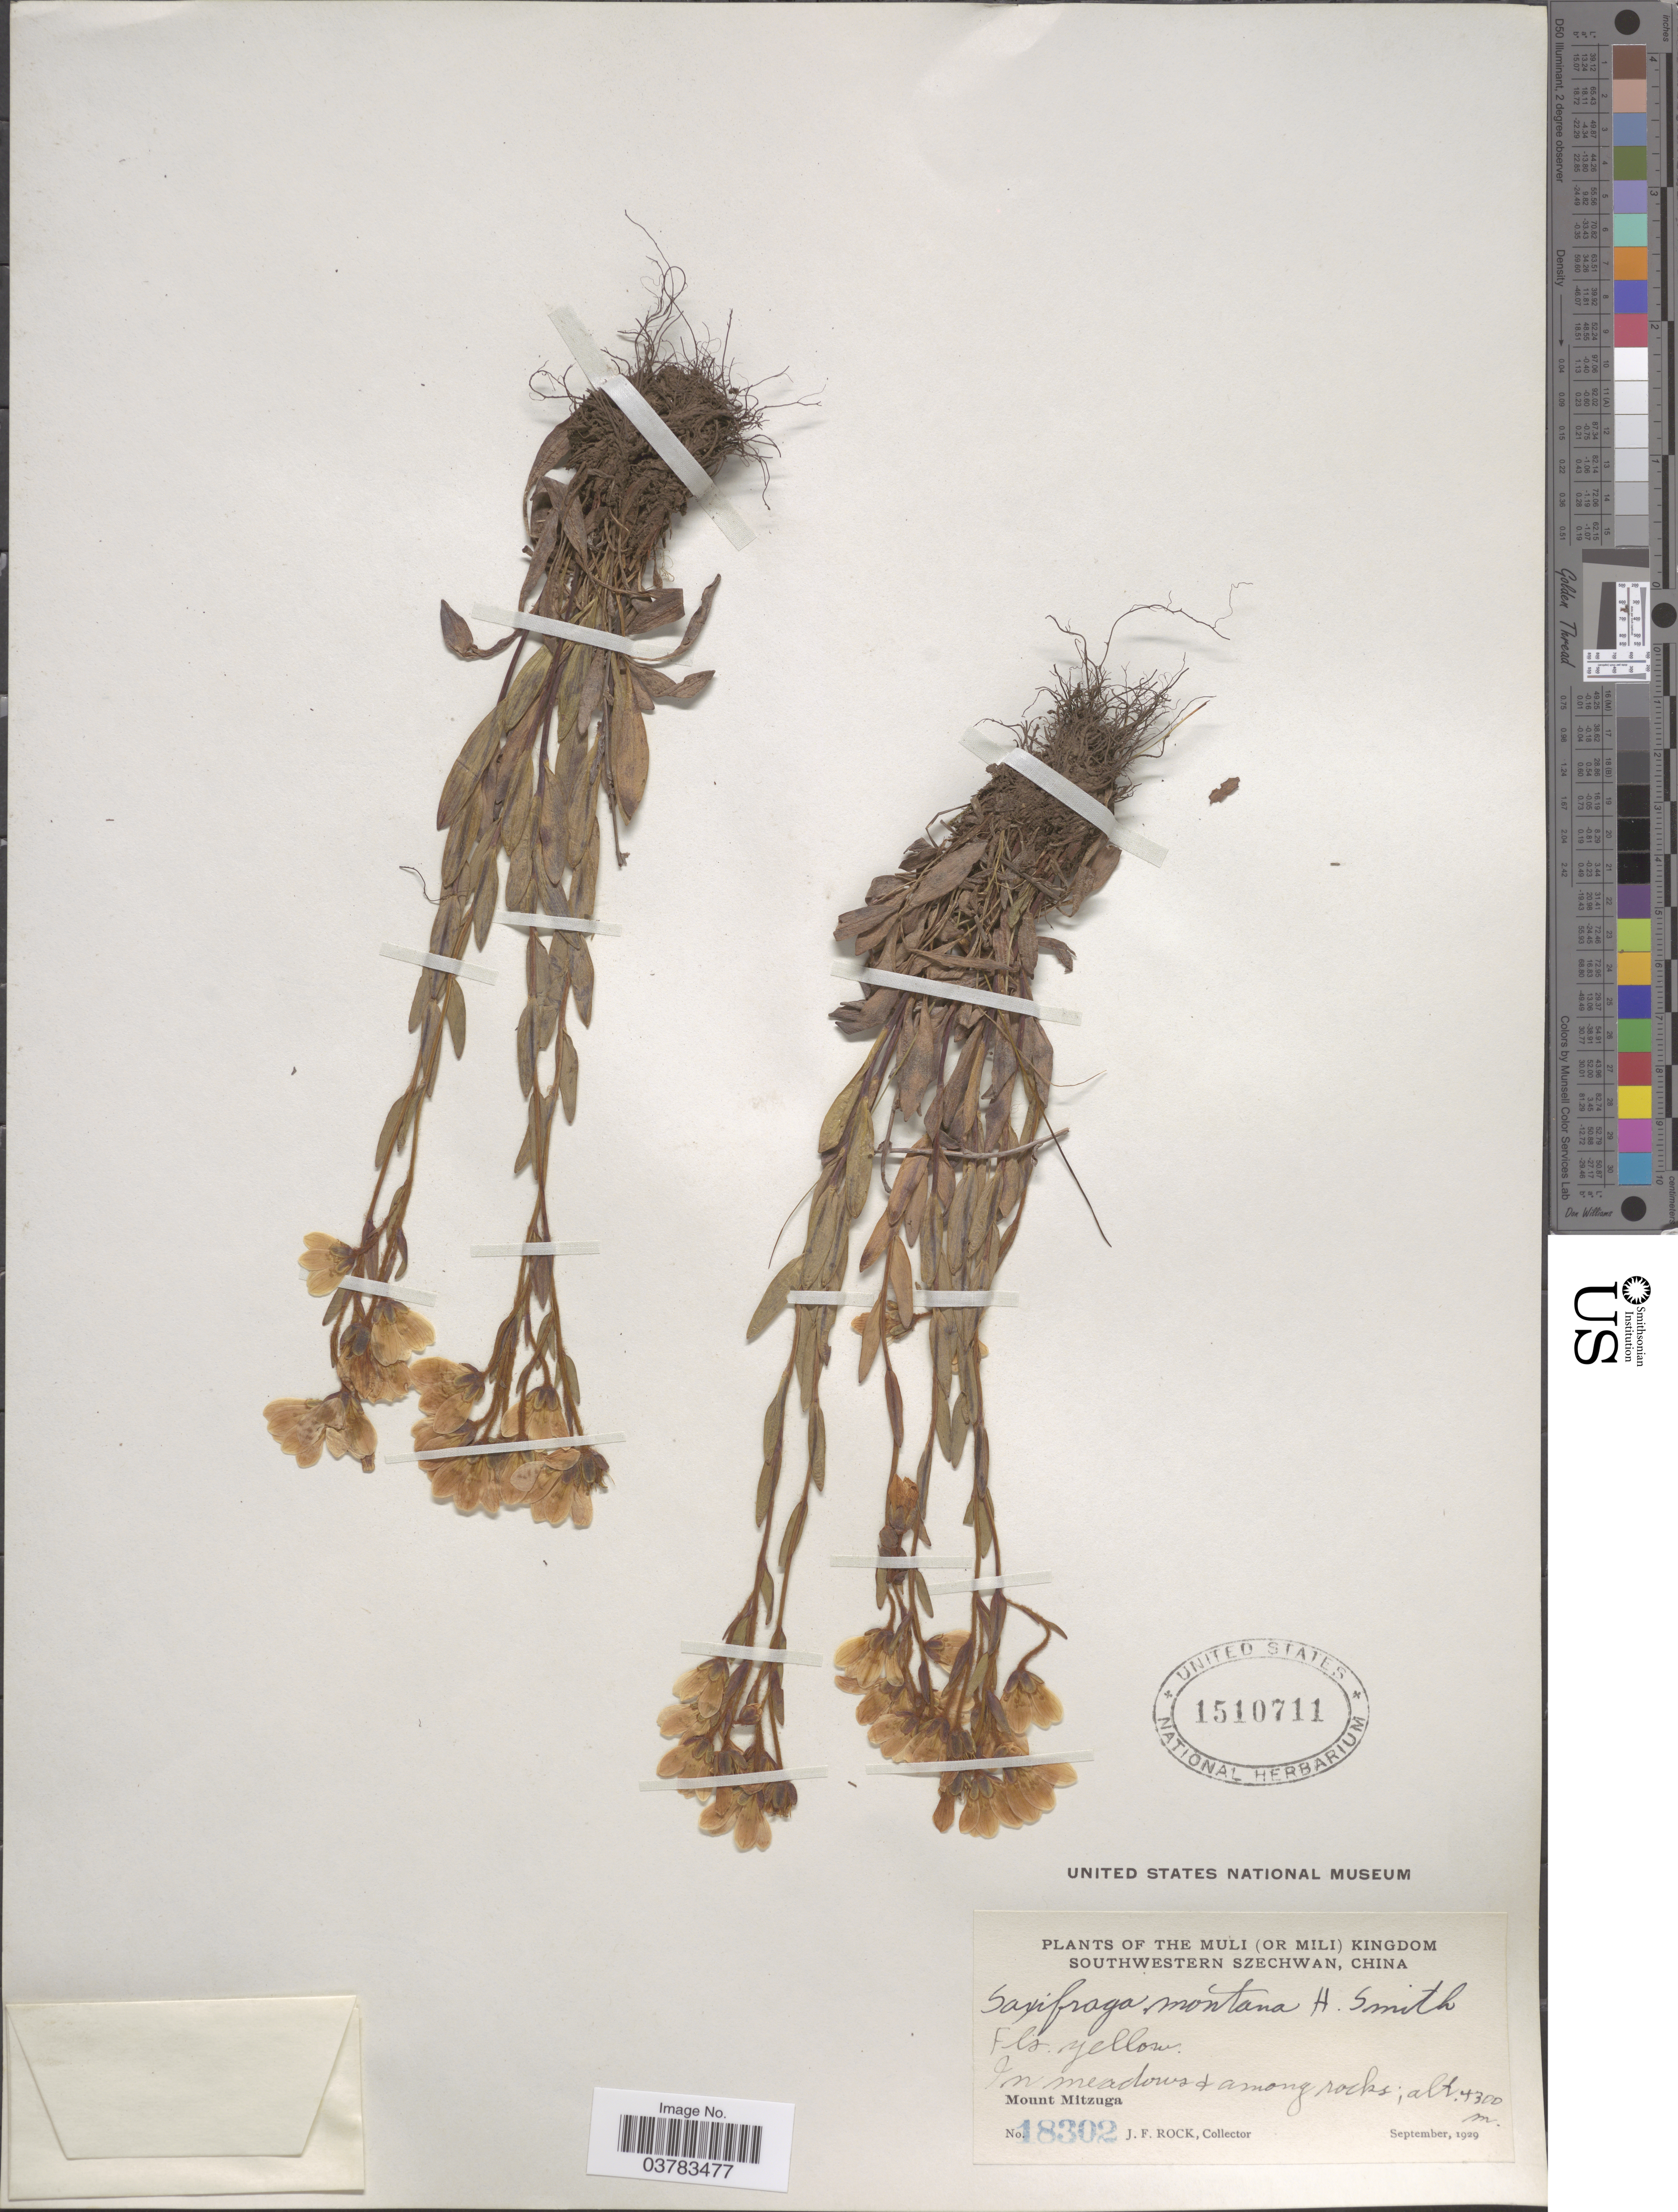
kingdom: Plantae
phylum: Tracheophyta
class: Magnoliopsida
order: Saxifragales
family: Saxifragaceae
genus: Saxifraga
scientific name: Saxifraga sinomontana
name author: J.T. Pan & Gornall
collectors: J. Rock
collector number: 18302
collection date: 1929-09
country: China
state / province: Sichuan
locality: The Muli (or Mili) Kingdom, Southwestern Szechwan. Mount Mitzuga.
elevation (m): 4300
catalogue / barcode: US 1510711